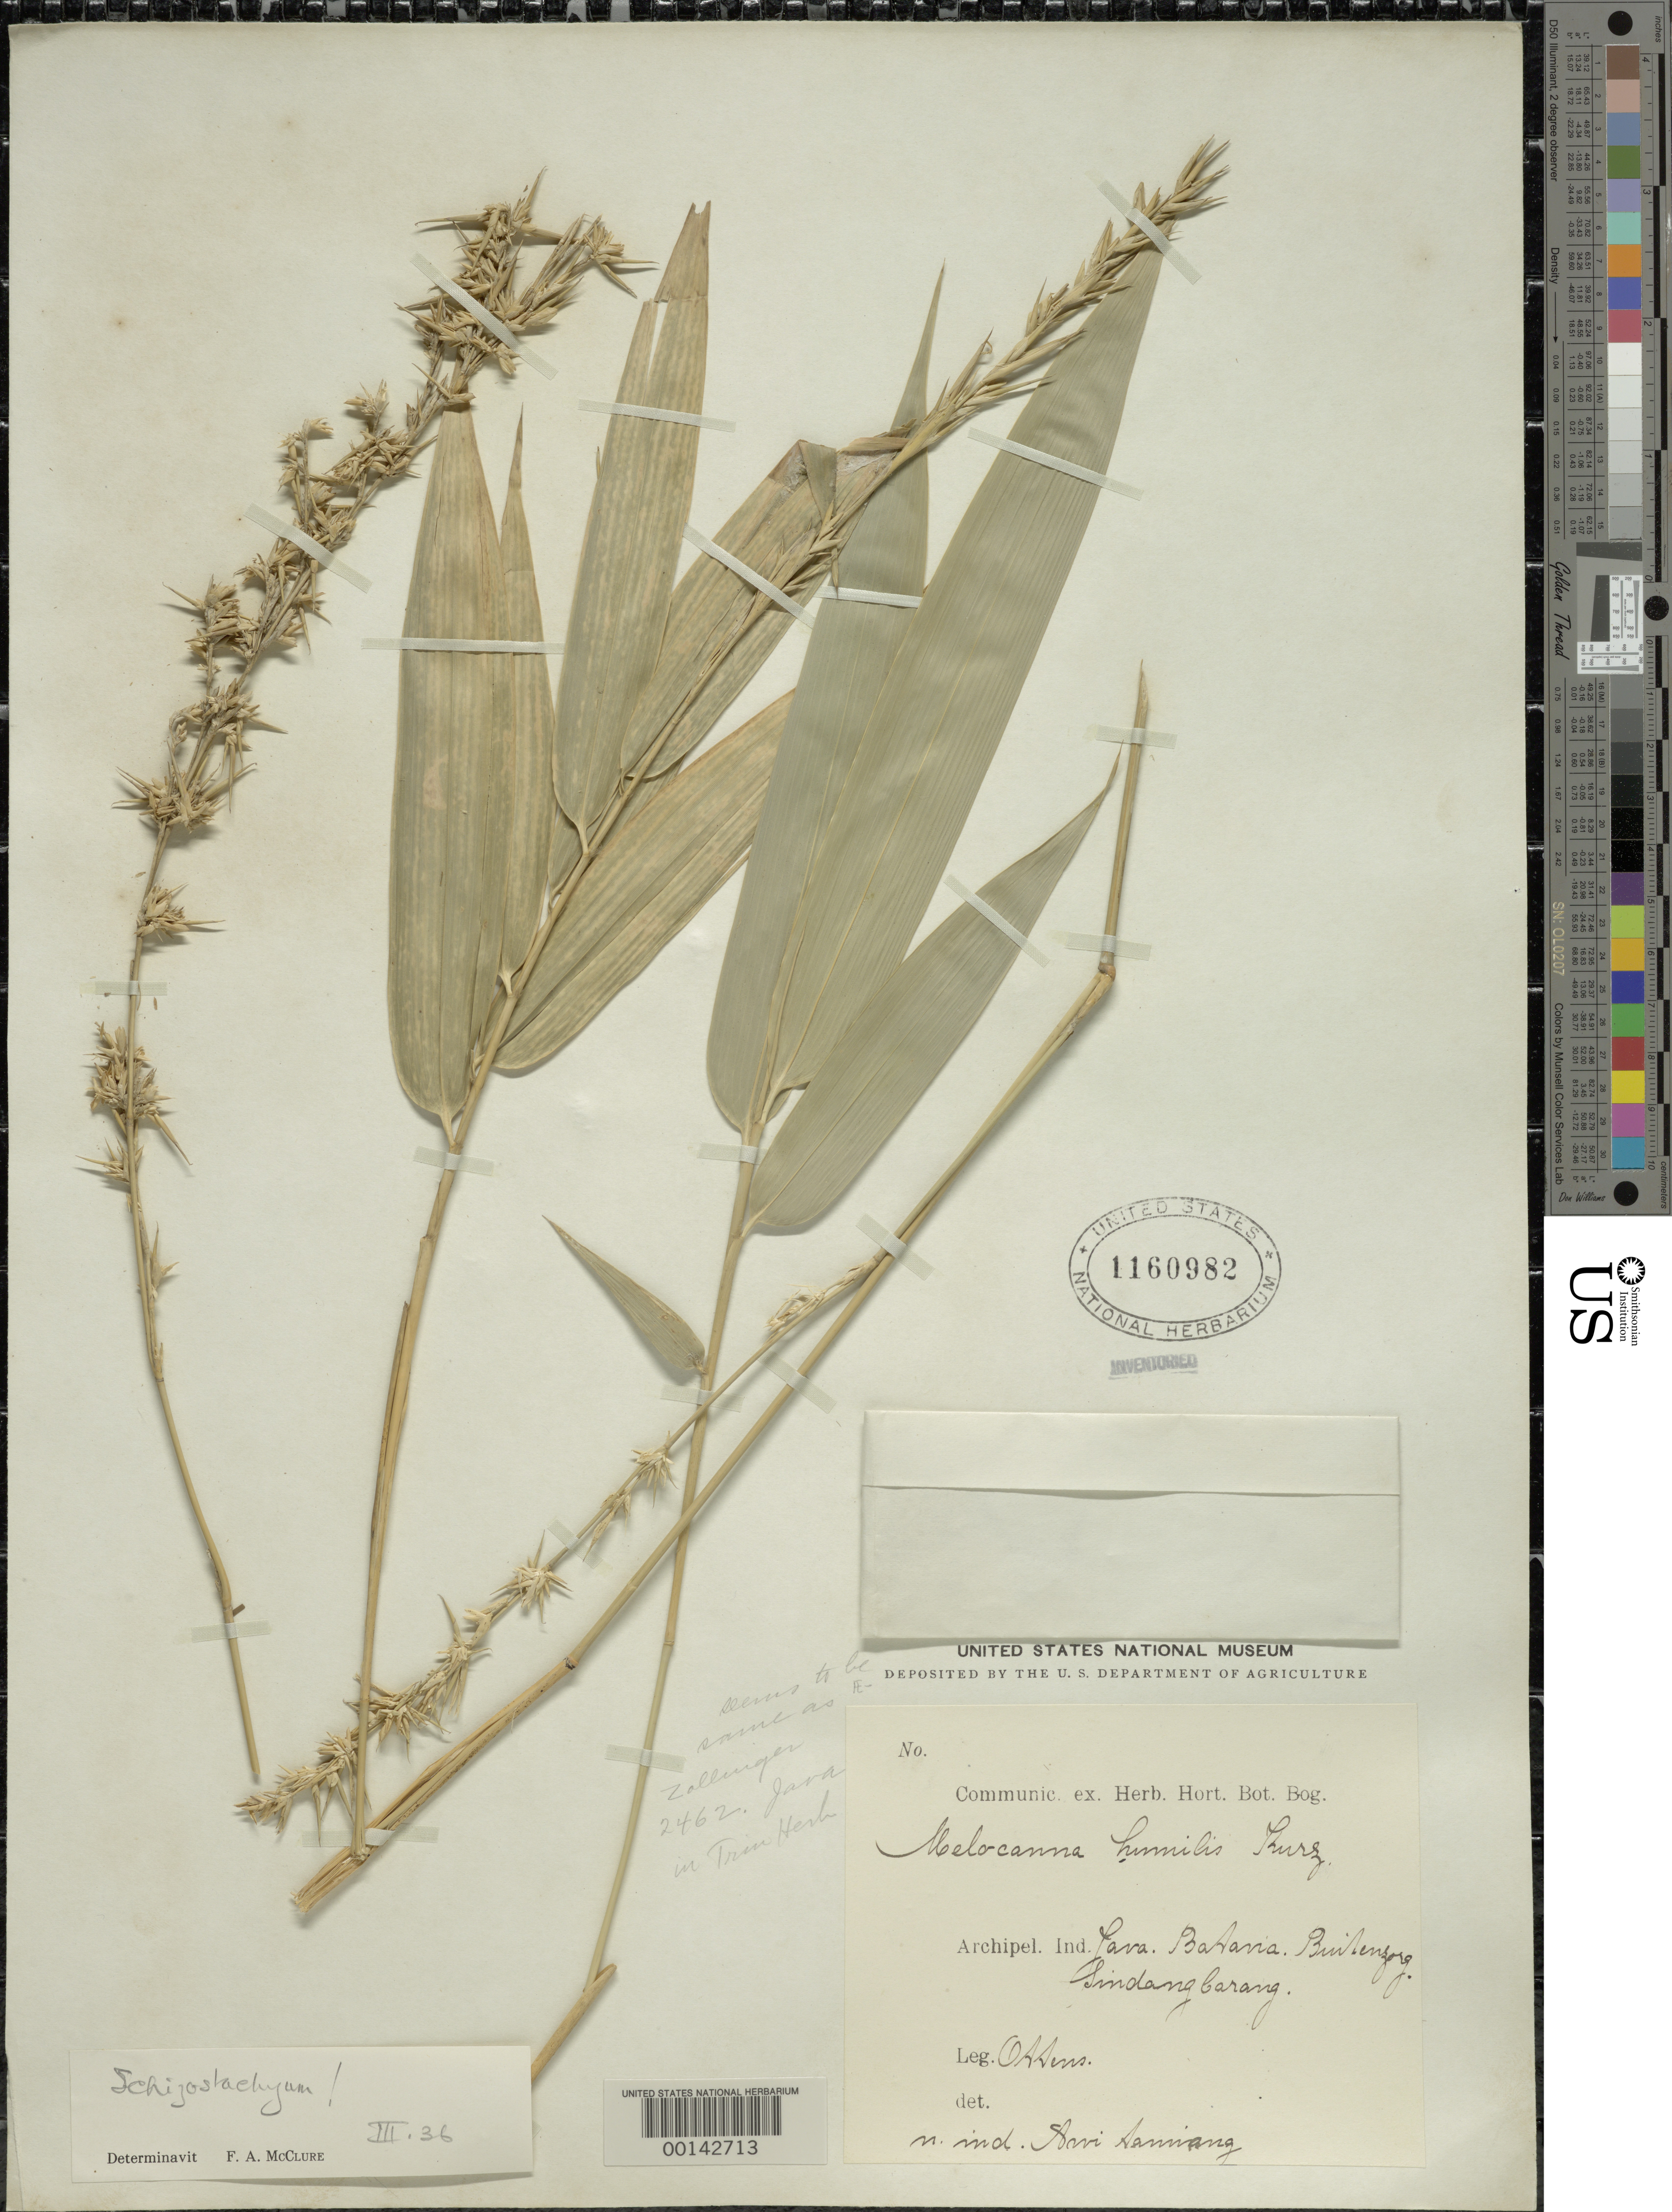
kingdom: Plantae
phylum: Tracheophyta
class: Liliopsida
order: Poales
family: Poaceae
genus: Schizostachyum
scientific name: Schizostachyum sp.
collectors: -. Ottens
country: Indonesia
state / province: Java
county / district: Jawa Barat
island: Java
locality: Batavia, buitenzorg, sindang carang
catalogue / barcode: US 1160982